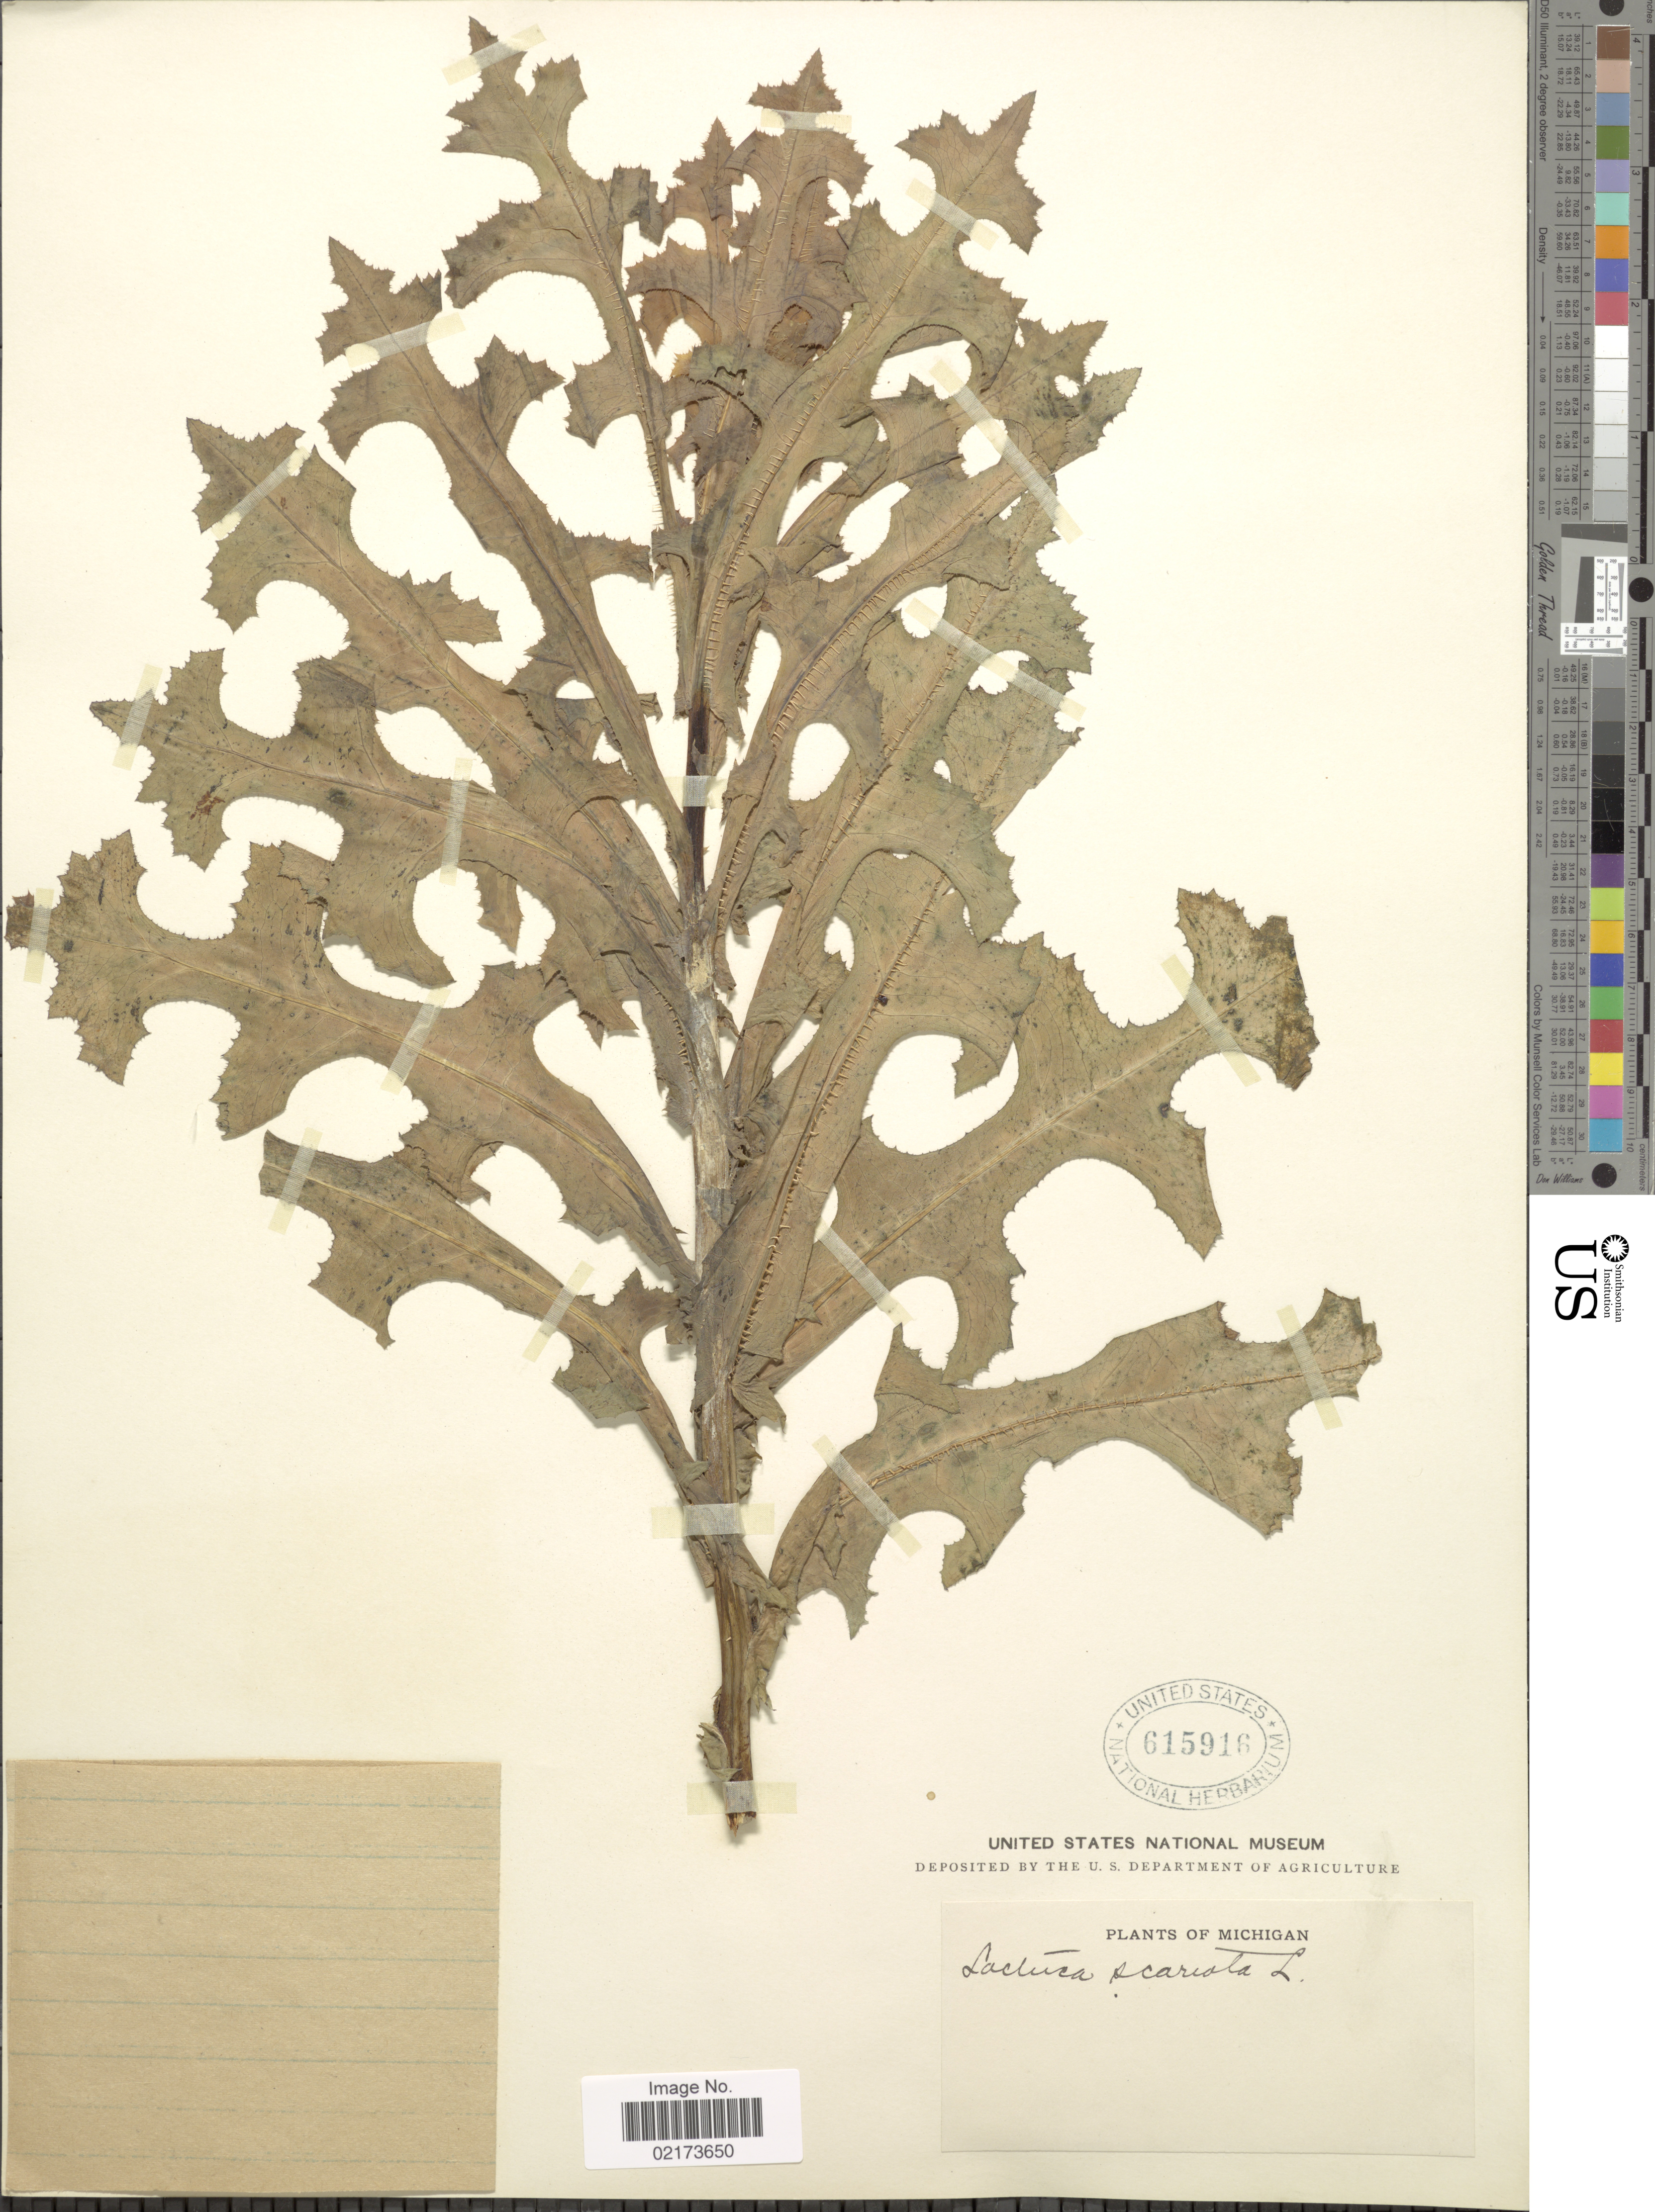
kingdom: Plantae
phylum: Tracheophyta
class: Magnoliopsida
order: Asterales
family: Asteraceae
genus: Lactuca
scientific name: Lactuca serriola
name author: L.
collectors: C. Dodge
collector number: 293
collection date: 1909-08-12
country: United States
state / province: Michigan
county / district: Huron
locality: Port Huron, near Sebewaing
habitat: Along railroad near Sebewaing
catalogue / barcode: US 615916